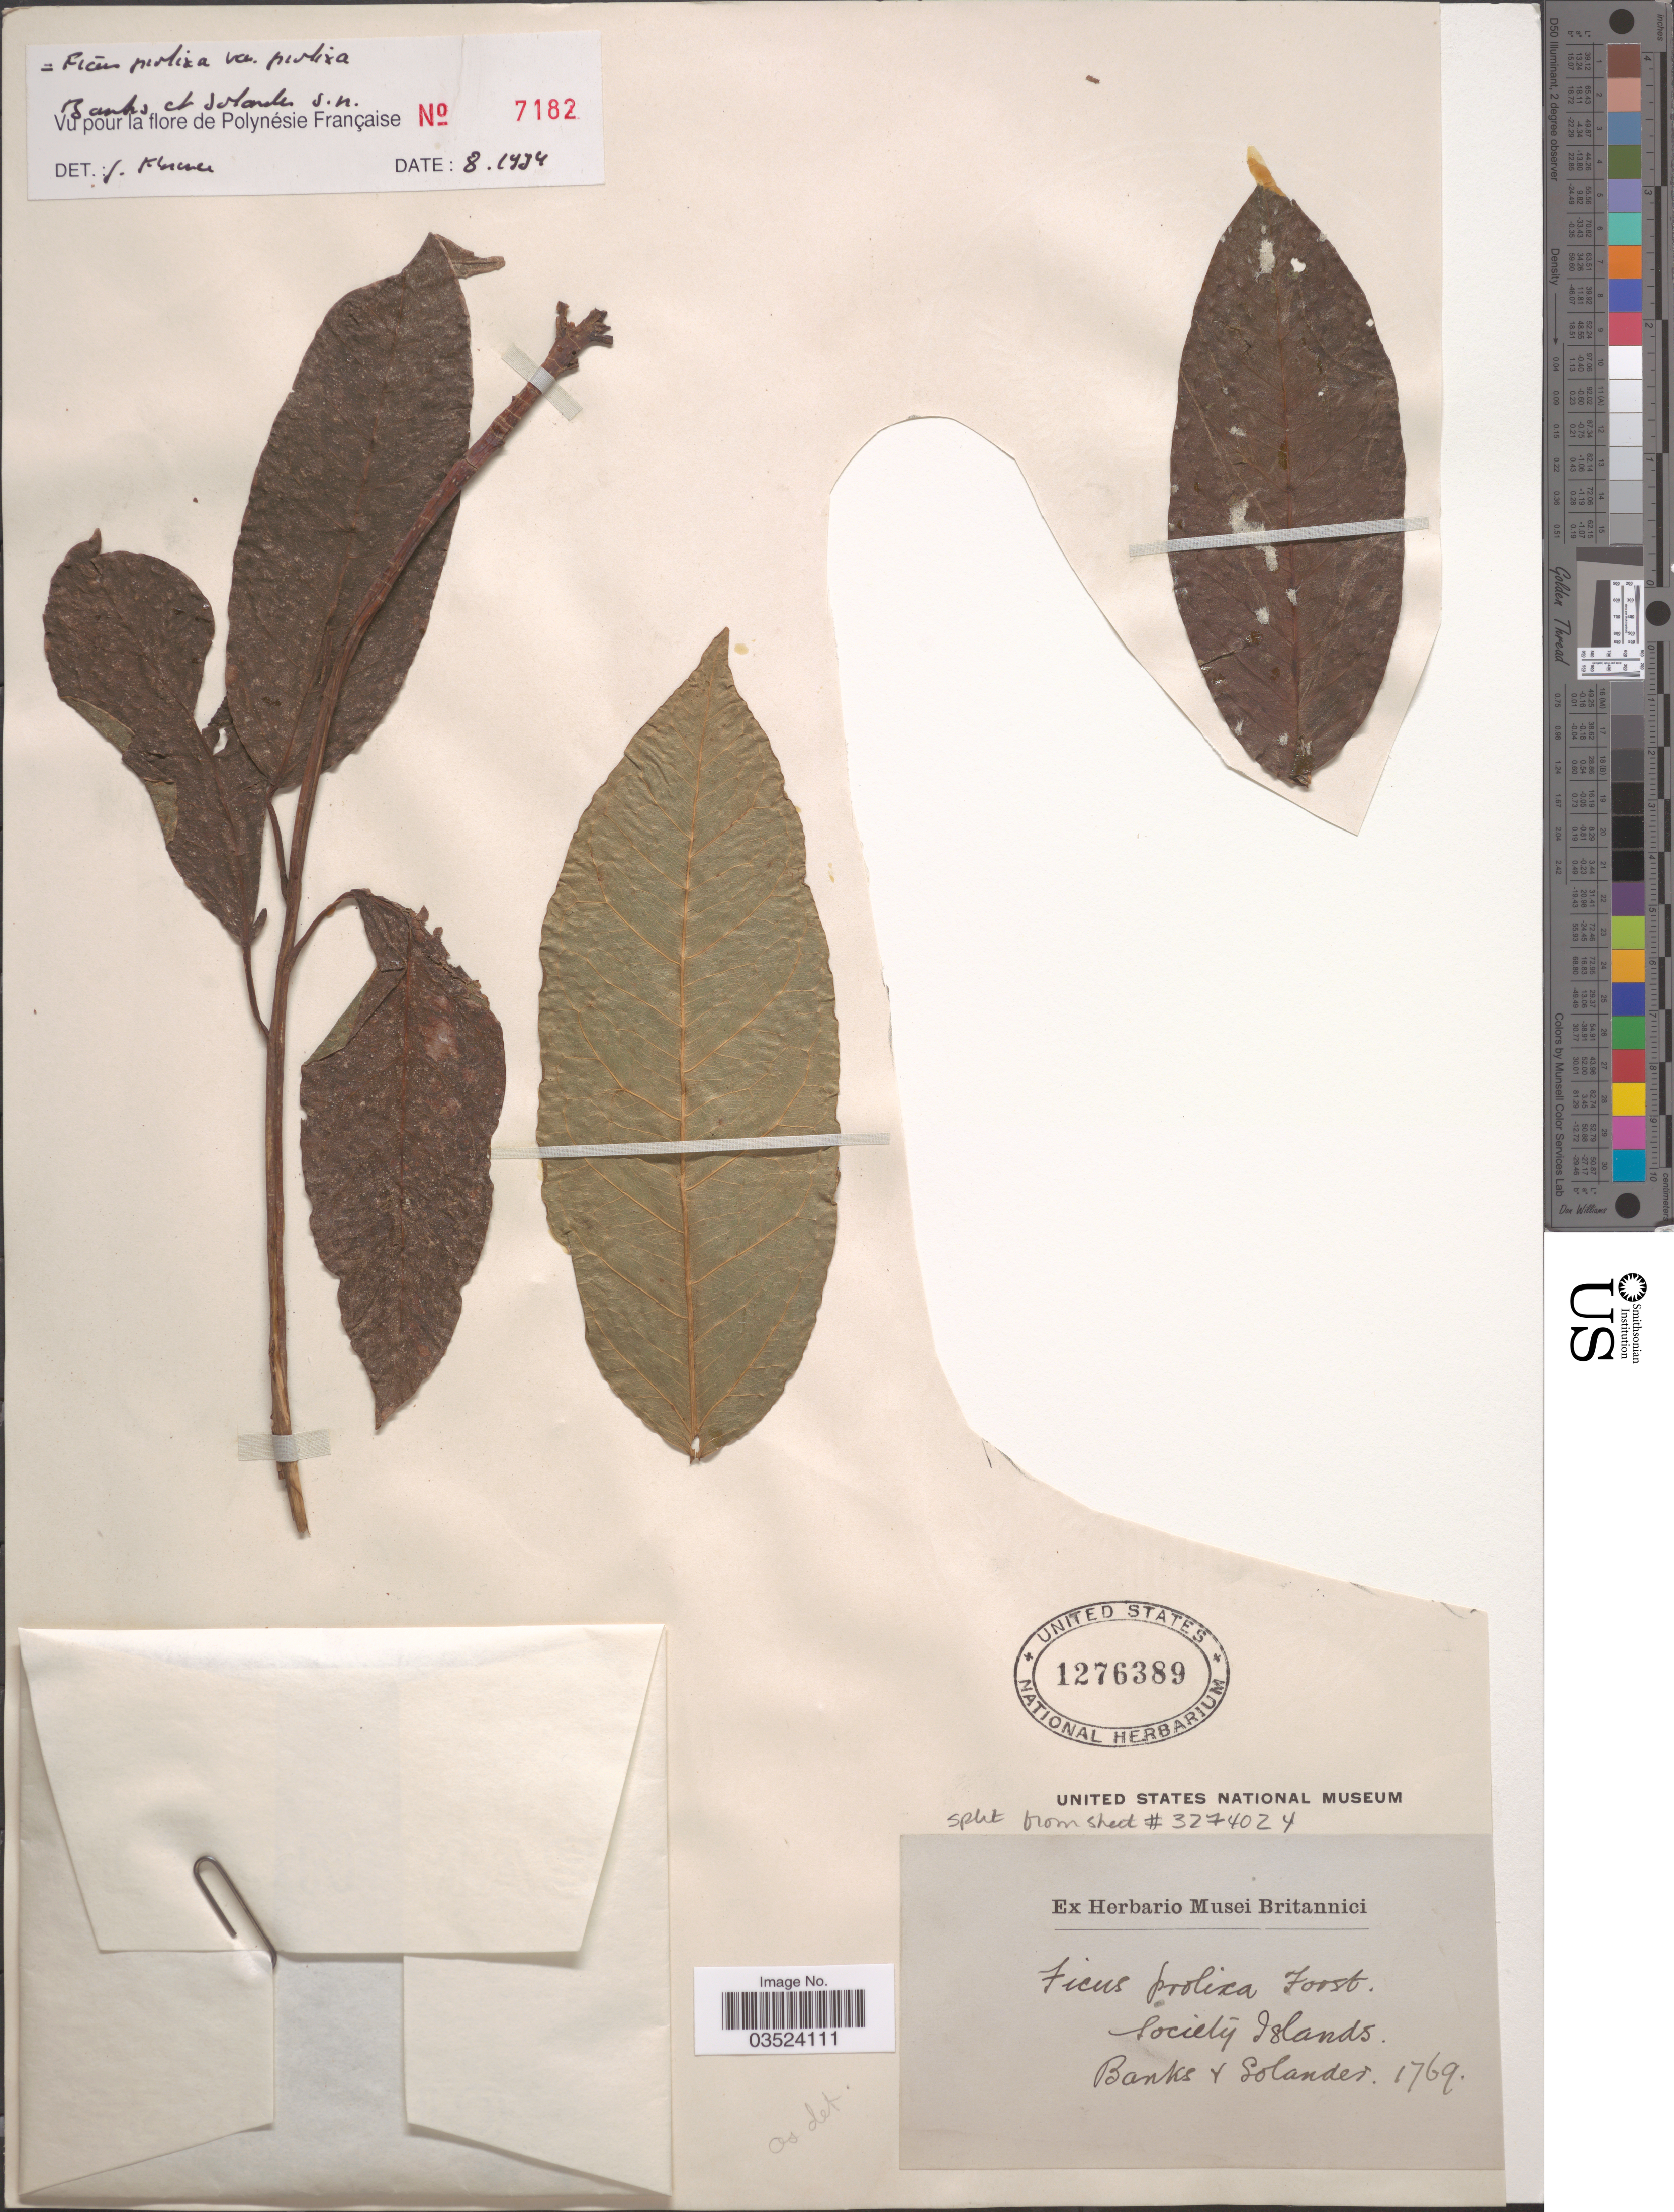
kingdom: Plantae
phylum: Tracheophyta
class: Magnoliopsida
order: Rosales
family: Moraceae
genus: Ficus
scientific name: Ficus prolixa var. prolixa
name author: G. Forst.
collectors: -- Banks & -- Solander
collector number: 1769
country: French Polynesia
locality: Society Islands.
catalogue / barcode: US 1276389